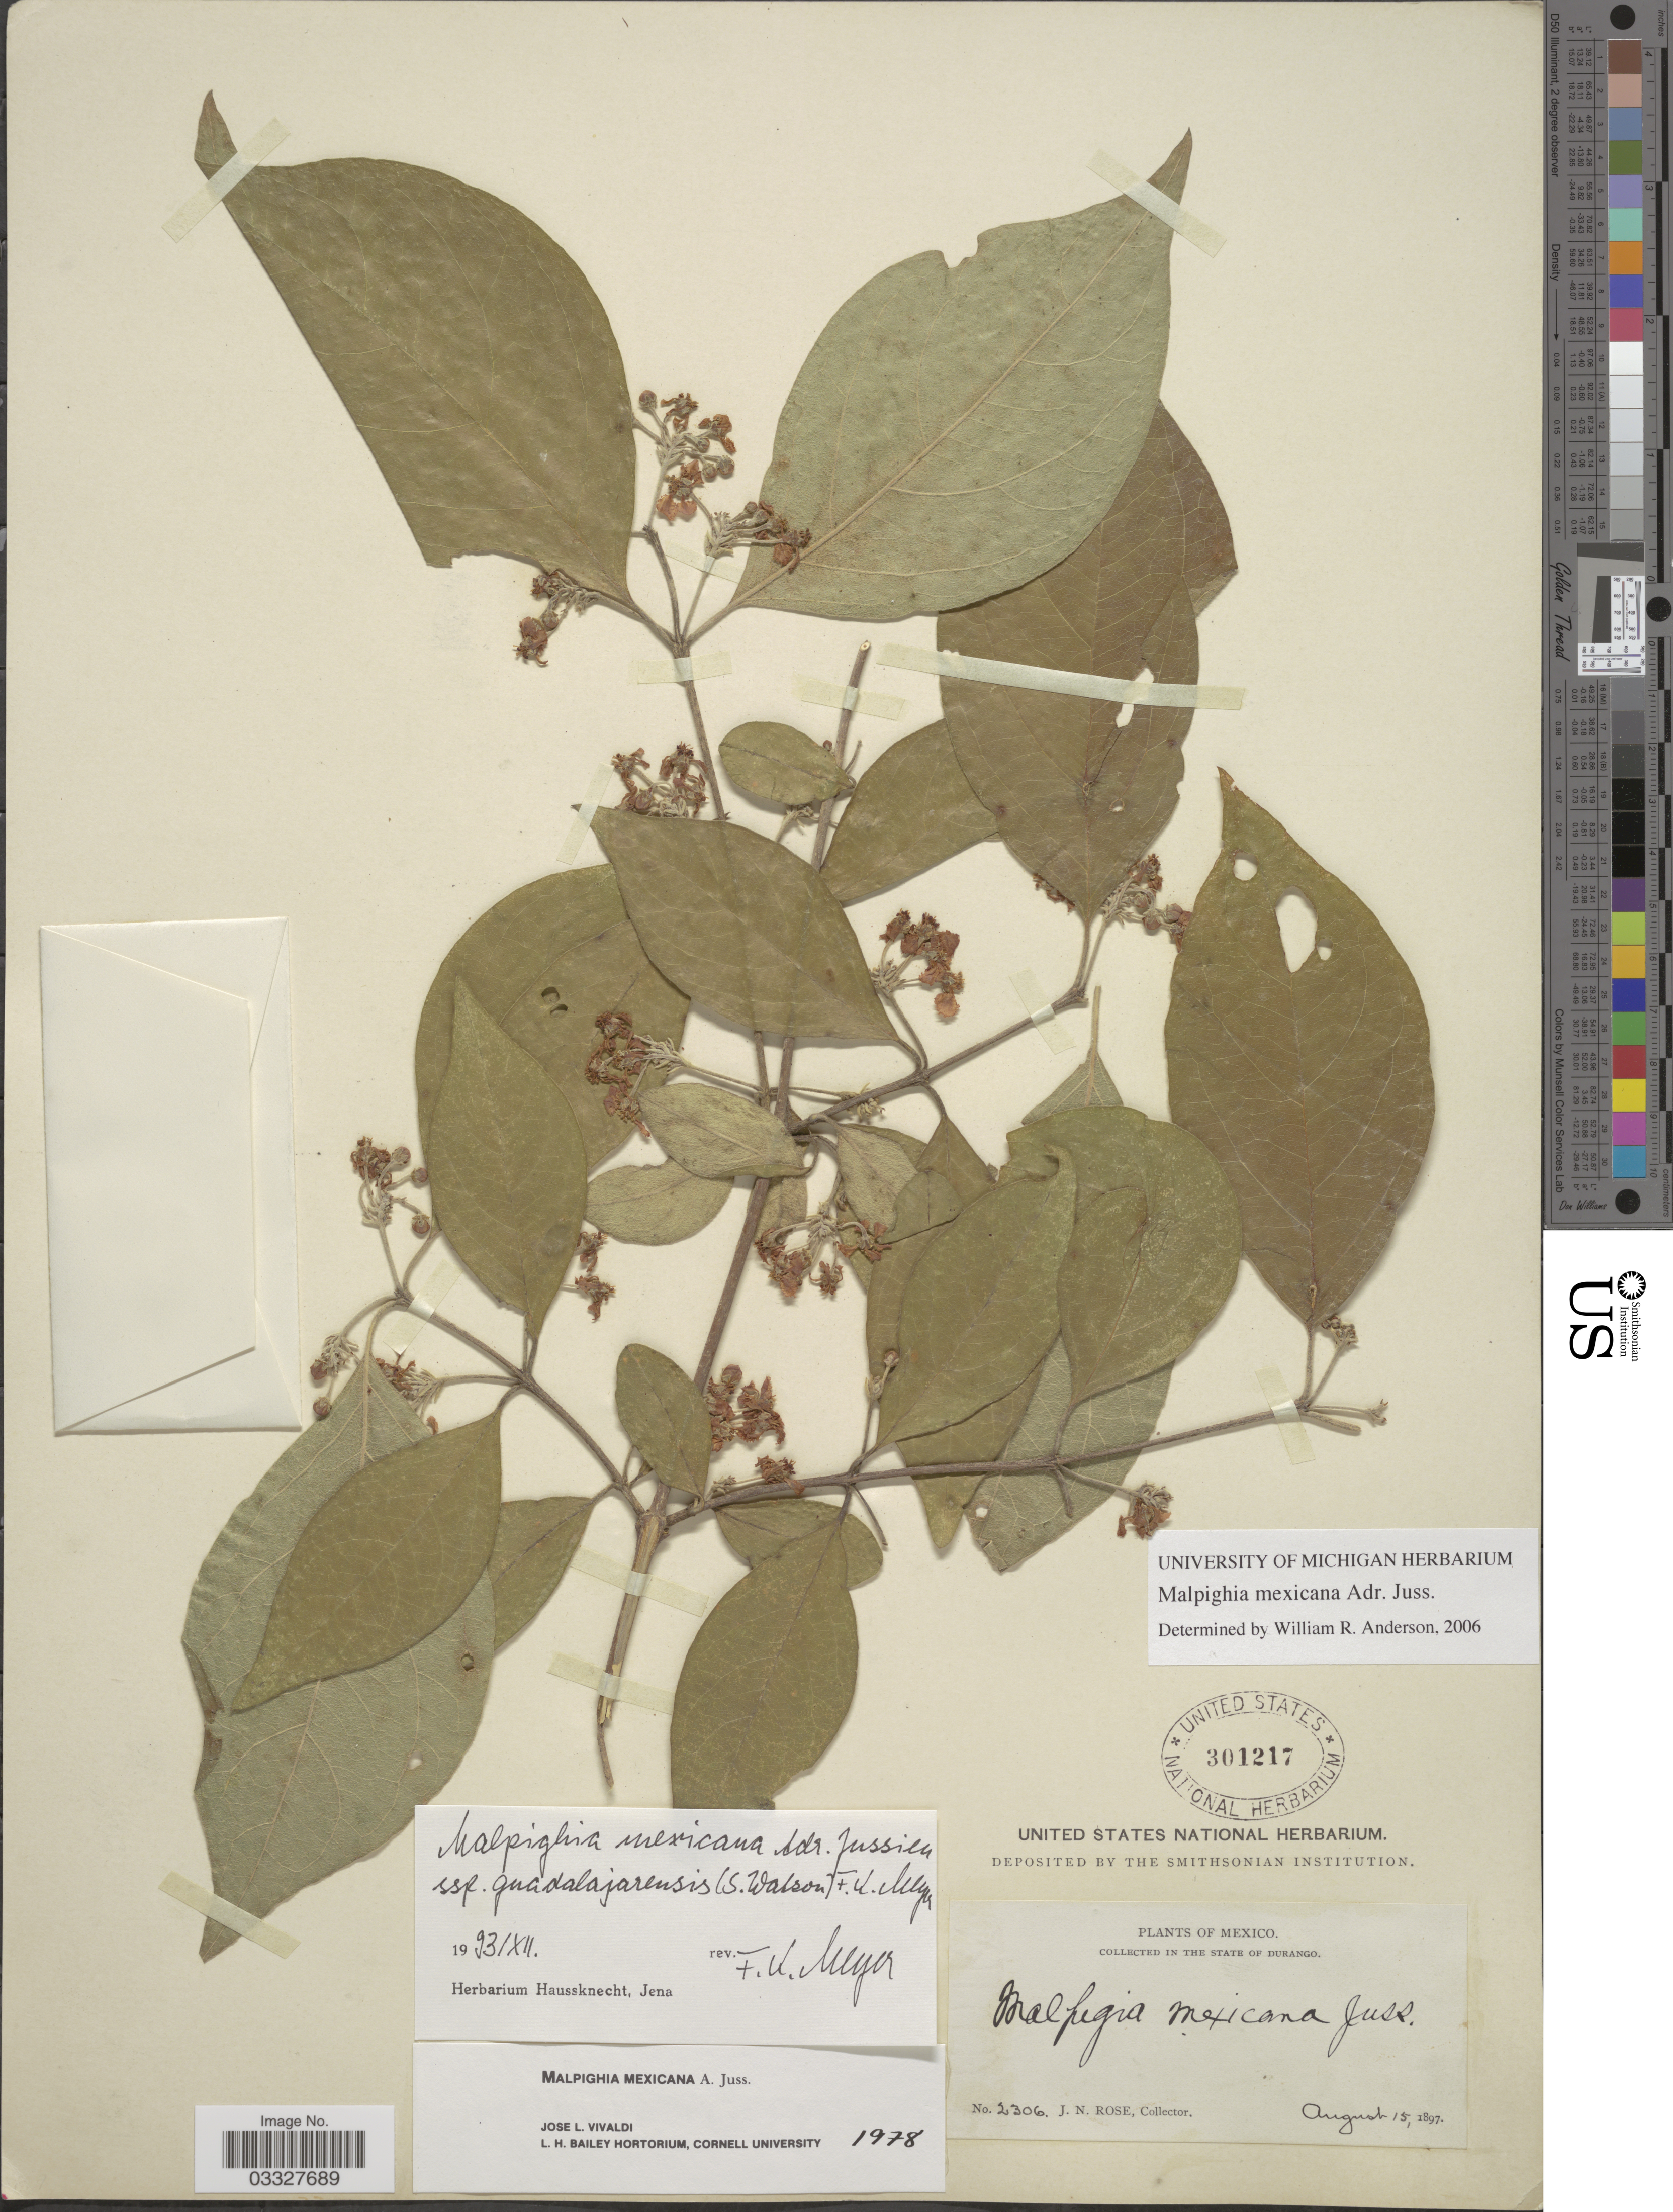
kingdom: Plantae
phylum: Tracheophyta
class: Magnoliopsida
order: Malpighiales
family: Malpighiaceae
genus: Malpighia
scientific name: Malpighia mexicana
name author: A. Juss.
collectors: J. N. Rose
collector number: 2306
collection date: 1897-08-15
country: Mexico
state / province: Durango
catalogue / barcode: US 301217